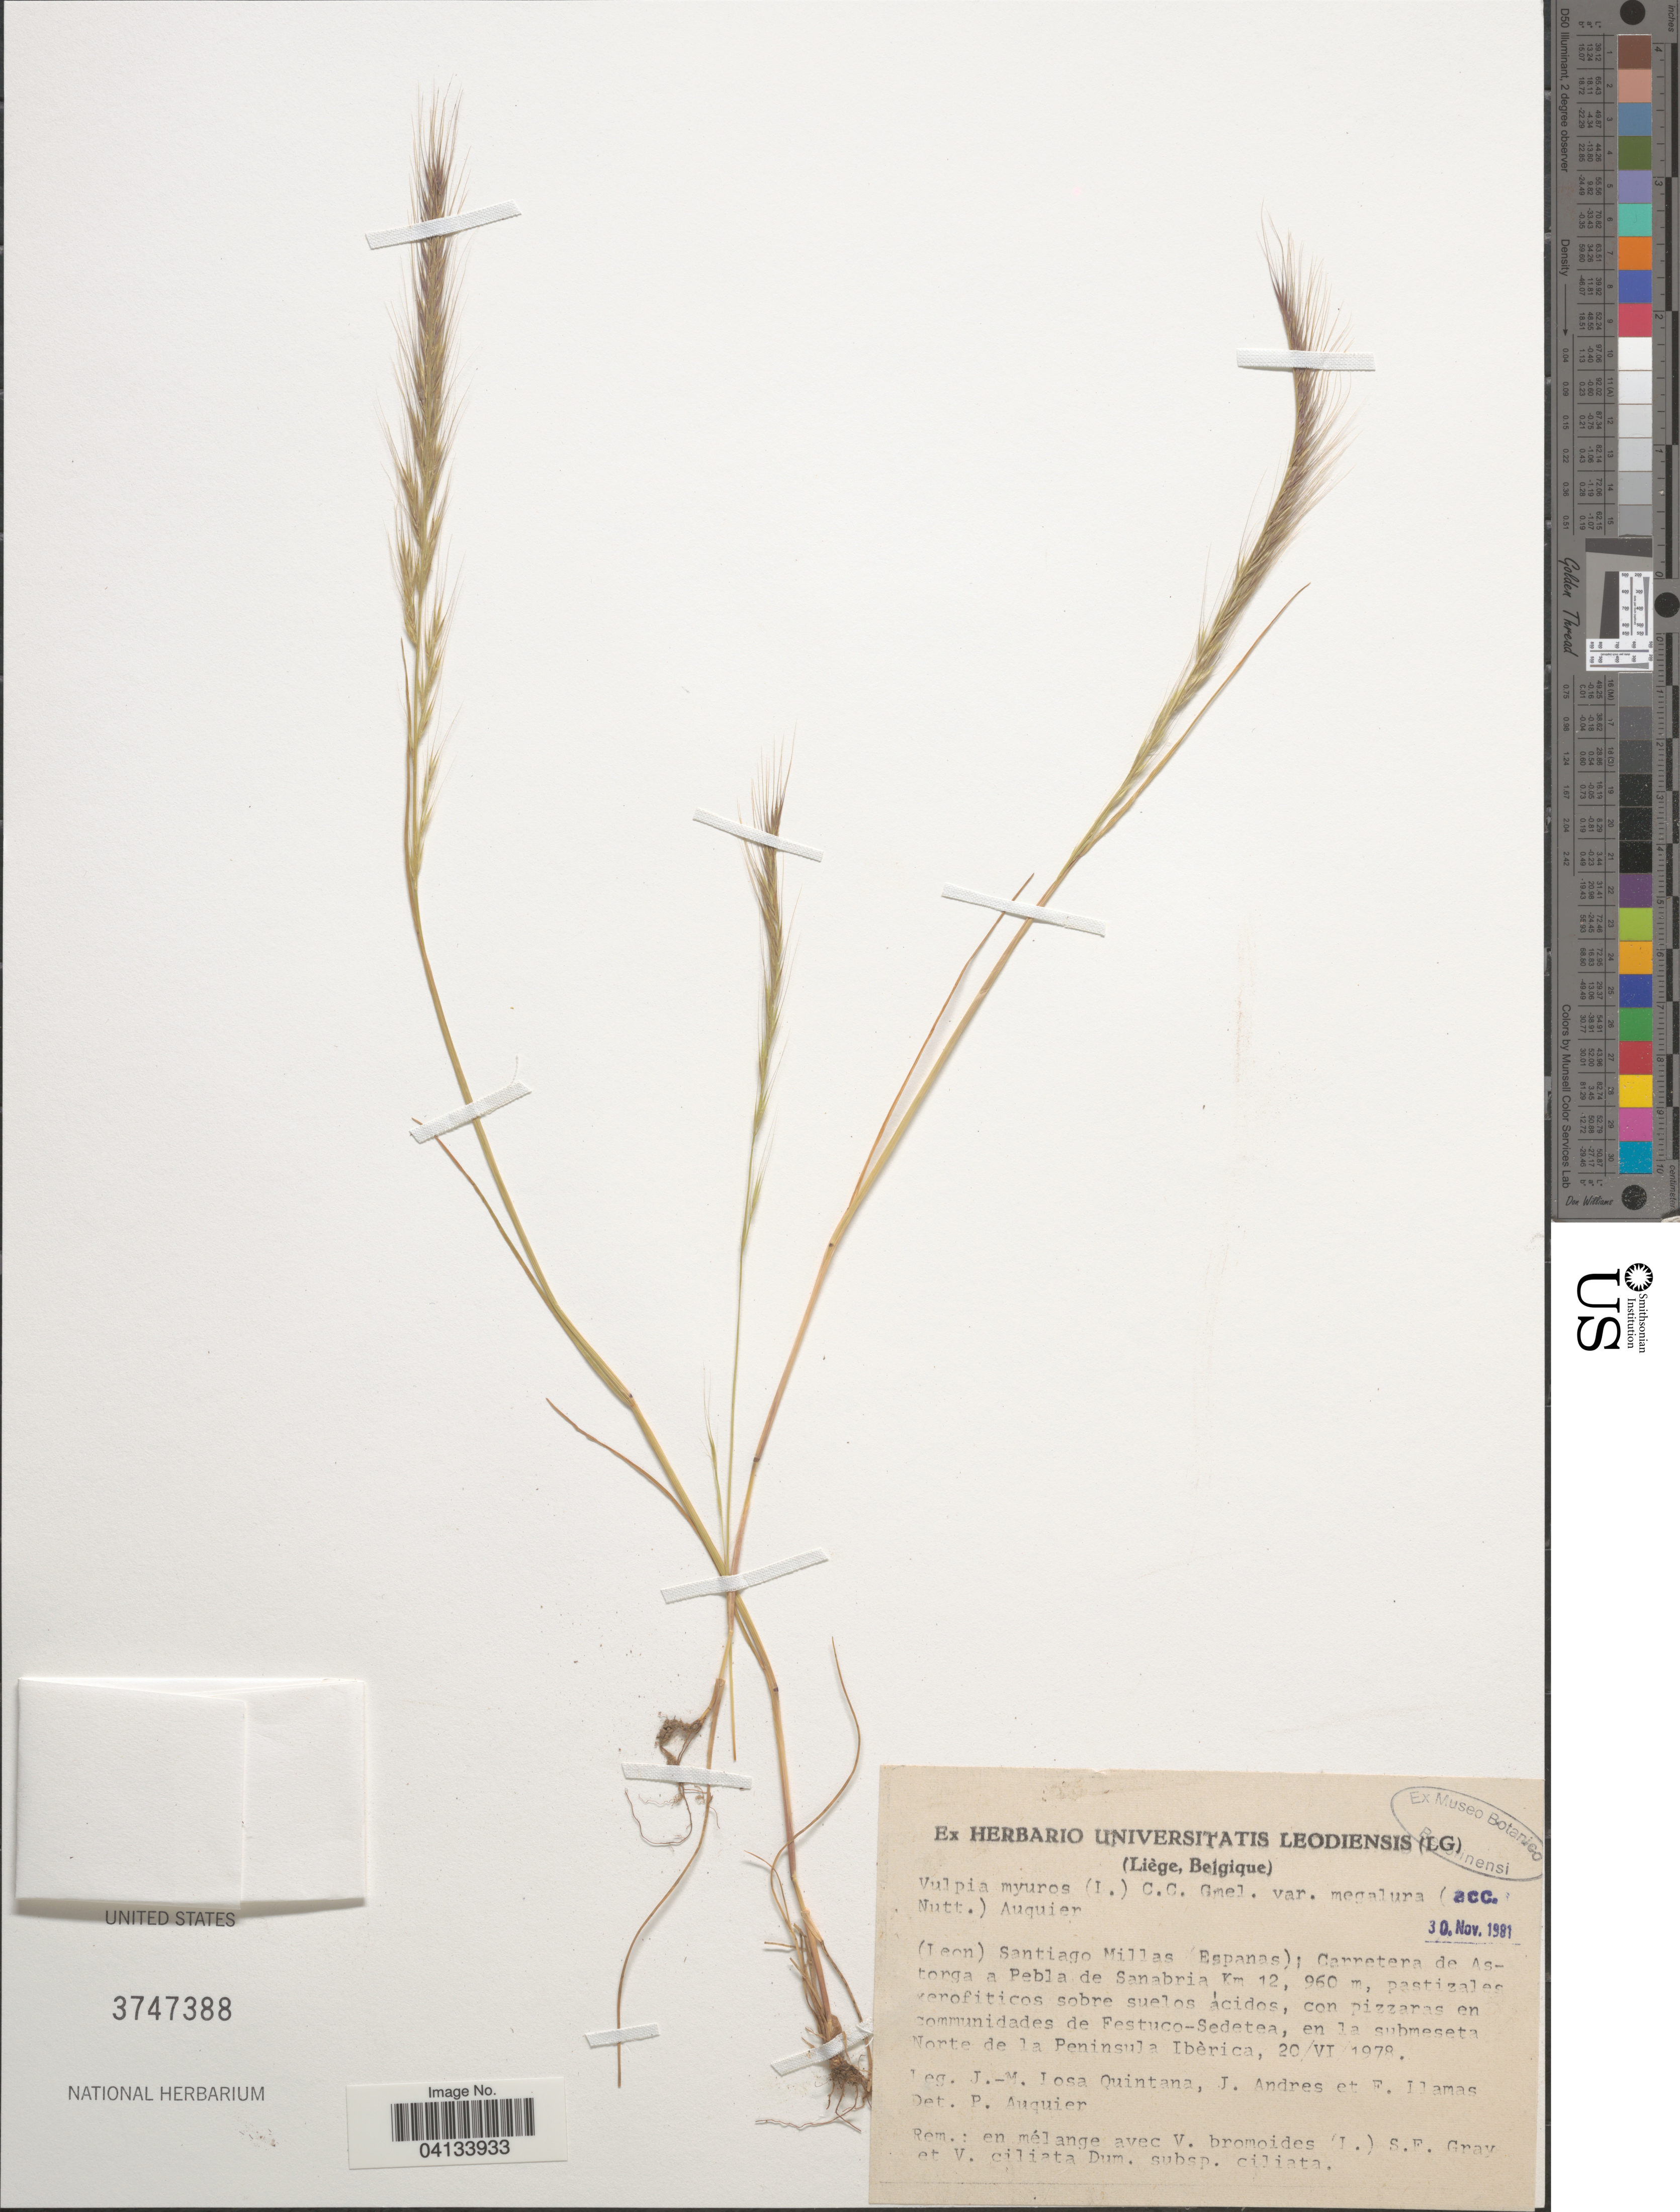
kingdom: Plantae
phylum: Tracheophyta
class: Liliopsida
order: Poales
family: Poaceae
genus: Vulpia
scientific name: Vulpia myuros var. megalura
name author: (Nutt.) Auquier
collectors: J. Losa Quintana, J. Andres & F. Llamas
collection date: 1978-06-20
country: Spain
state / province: Castilla y León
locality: (Leon) Santiago Millas (Espanas); Carretera de Astorga a Pebla de Sanabria Km 12, en la submeseta Norte de la Peninsula Ibèrica.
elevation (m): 960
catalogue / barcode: US 3747388